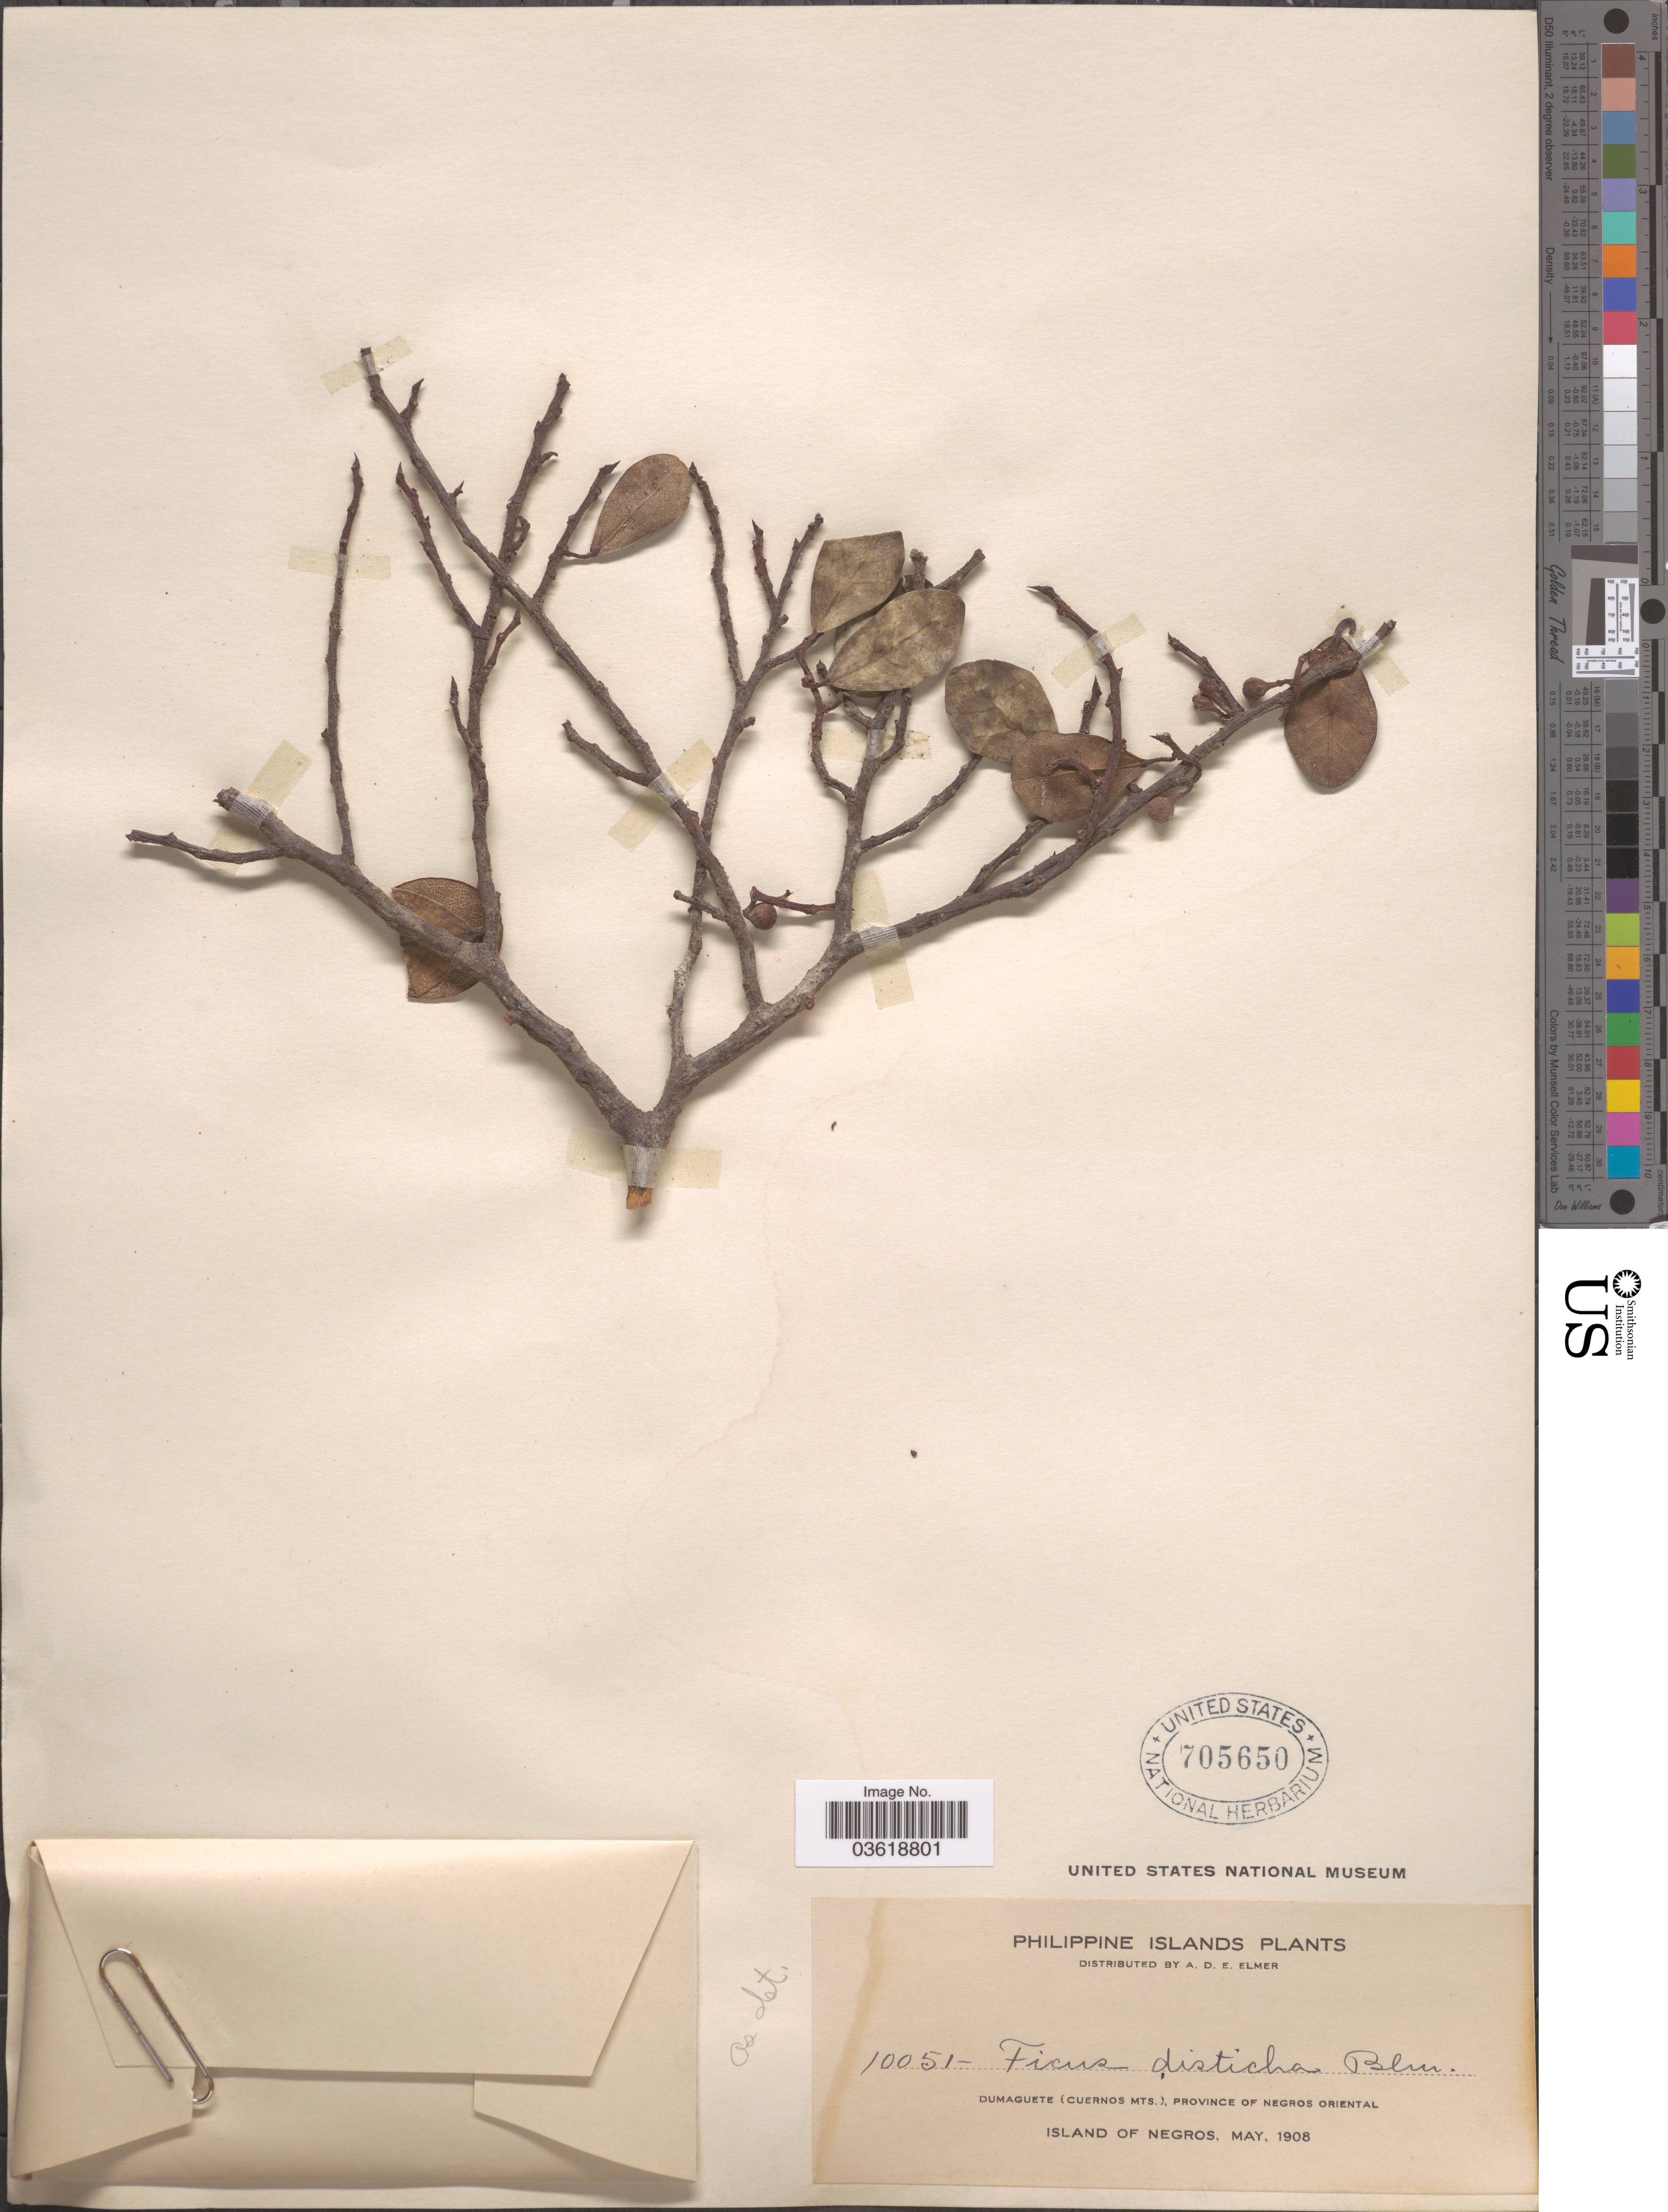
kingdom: Plantae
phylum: Tracheophyta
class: Magnoliopsida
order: Rosales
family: Moraceae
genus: Ficus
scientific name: Ficus disticha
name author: Blume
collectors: A. D. E. Elmer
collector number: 10051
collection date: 1908-05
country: Philippines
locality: Philippine Islands. Dumaguete (Cuernos Mts.), Province of Negros Oriental. Island of Negros.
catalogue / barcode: US 705650